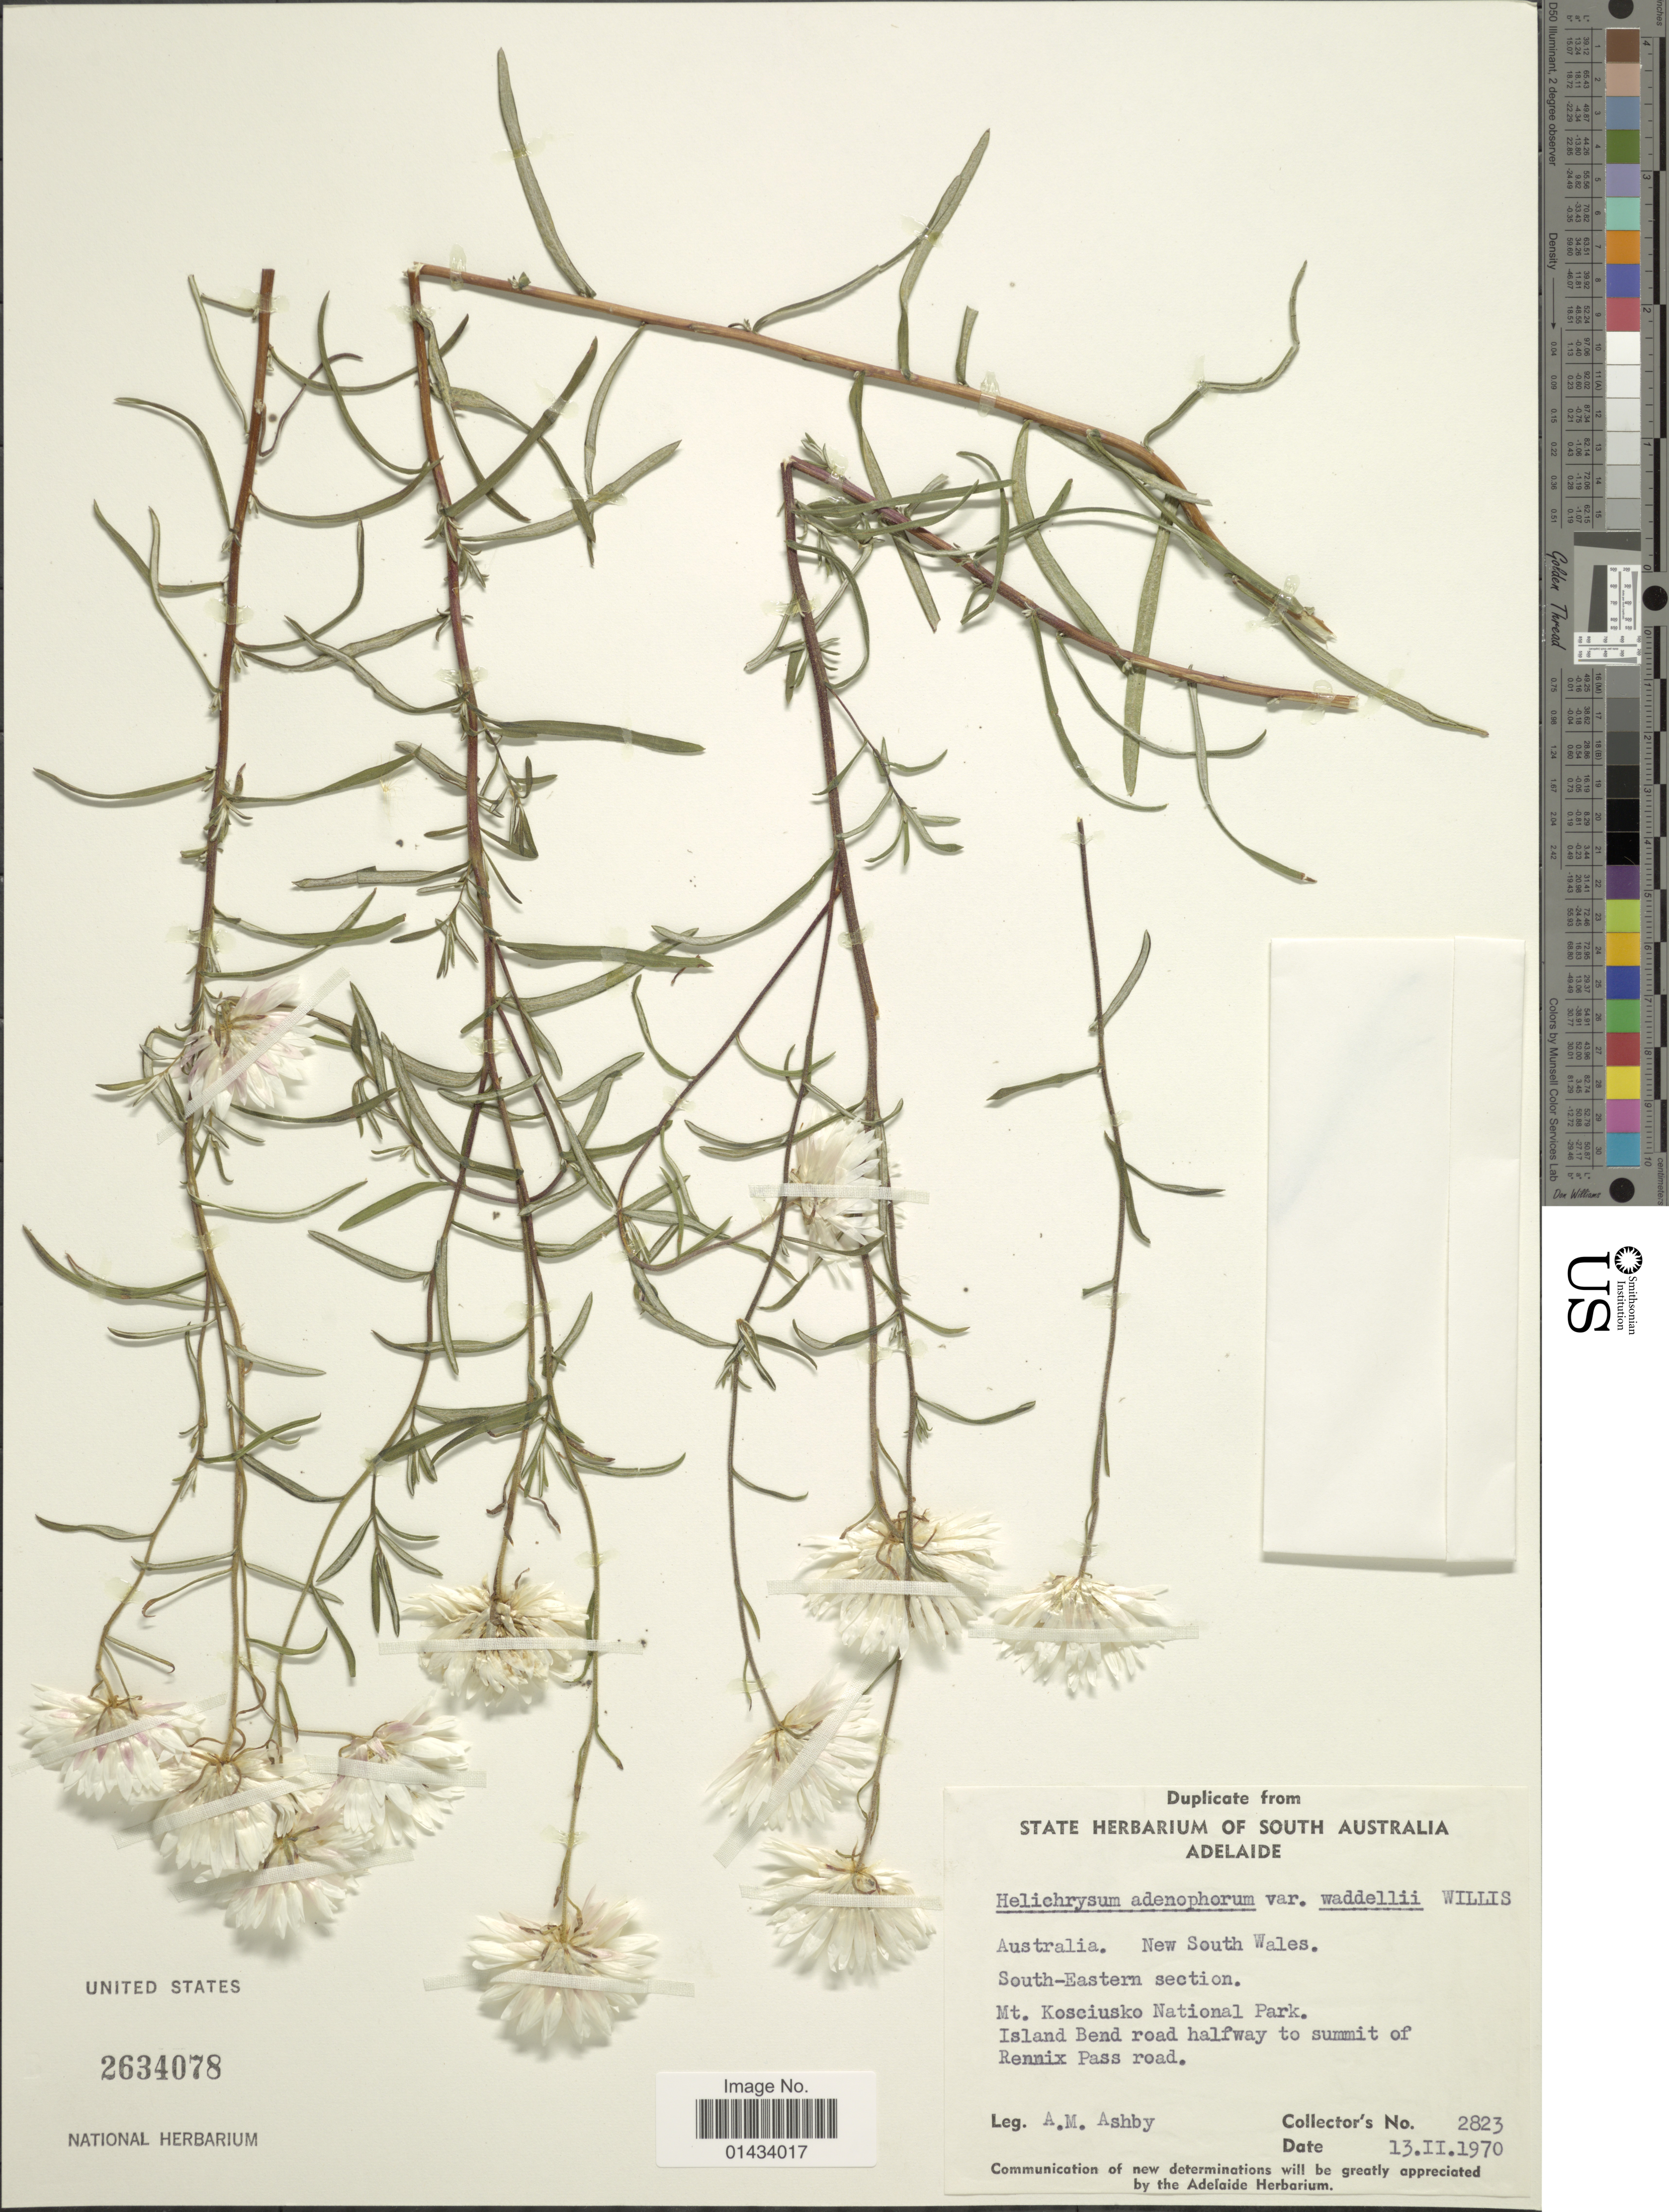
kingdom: Plantae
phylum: Tracheophyta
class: Magnoliopsida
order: Asterales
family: Asteraceae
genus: Coronidium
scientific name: Coronidium waddelliae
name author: (J.H. Willis) Paul G. Wilson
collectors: A. Ashby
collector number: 2823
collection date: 1970-02-13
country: Australia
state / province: New South Wales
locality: South-Eastern section, Mt. Kosciusko National Park, Island Bend road halfway to summit of Rennix Pass road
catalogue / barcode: US 2634078